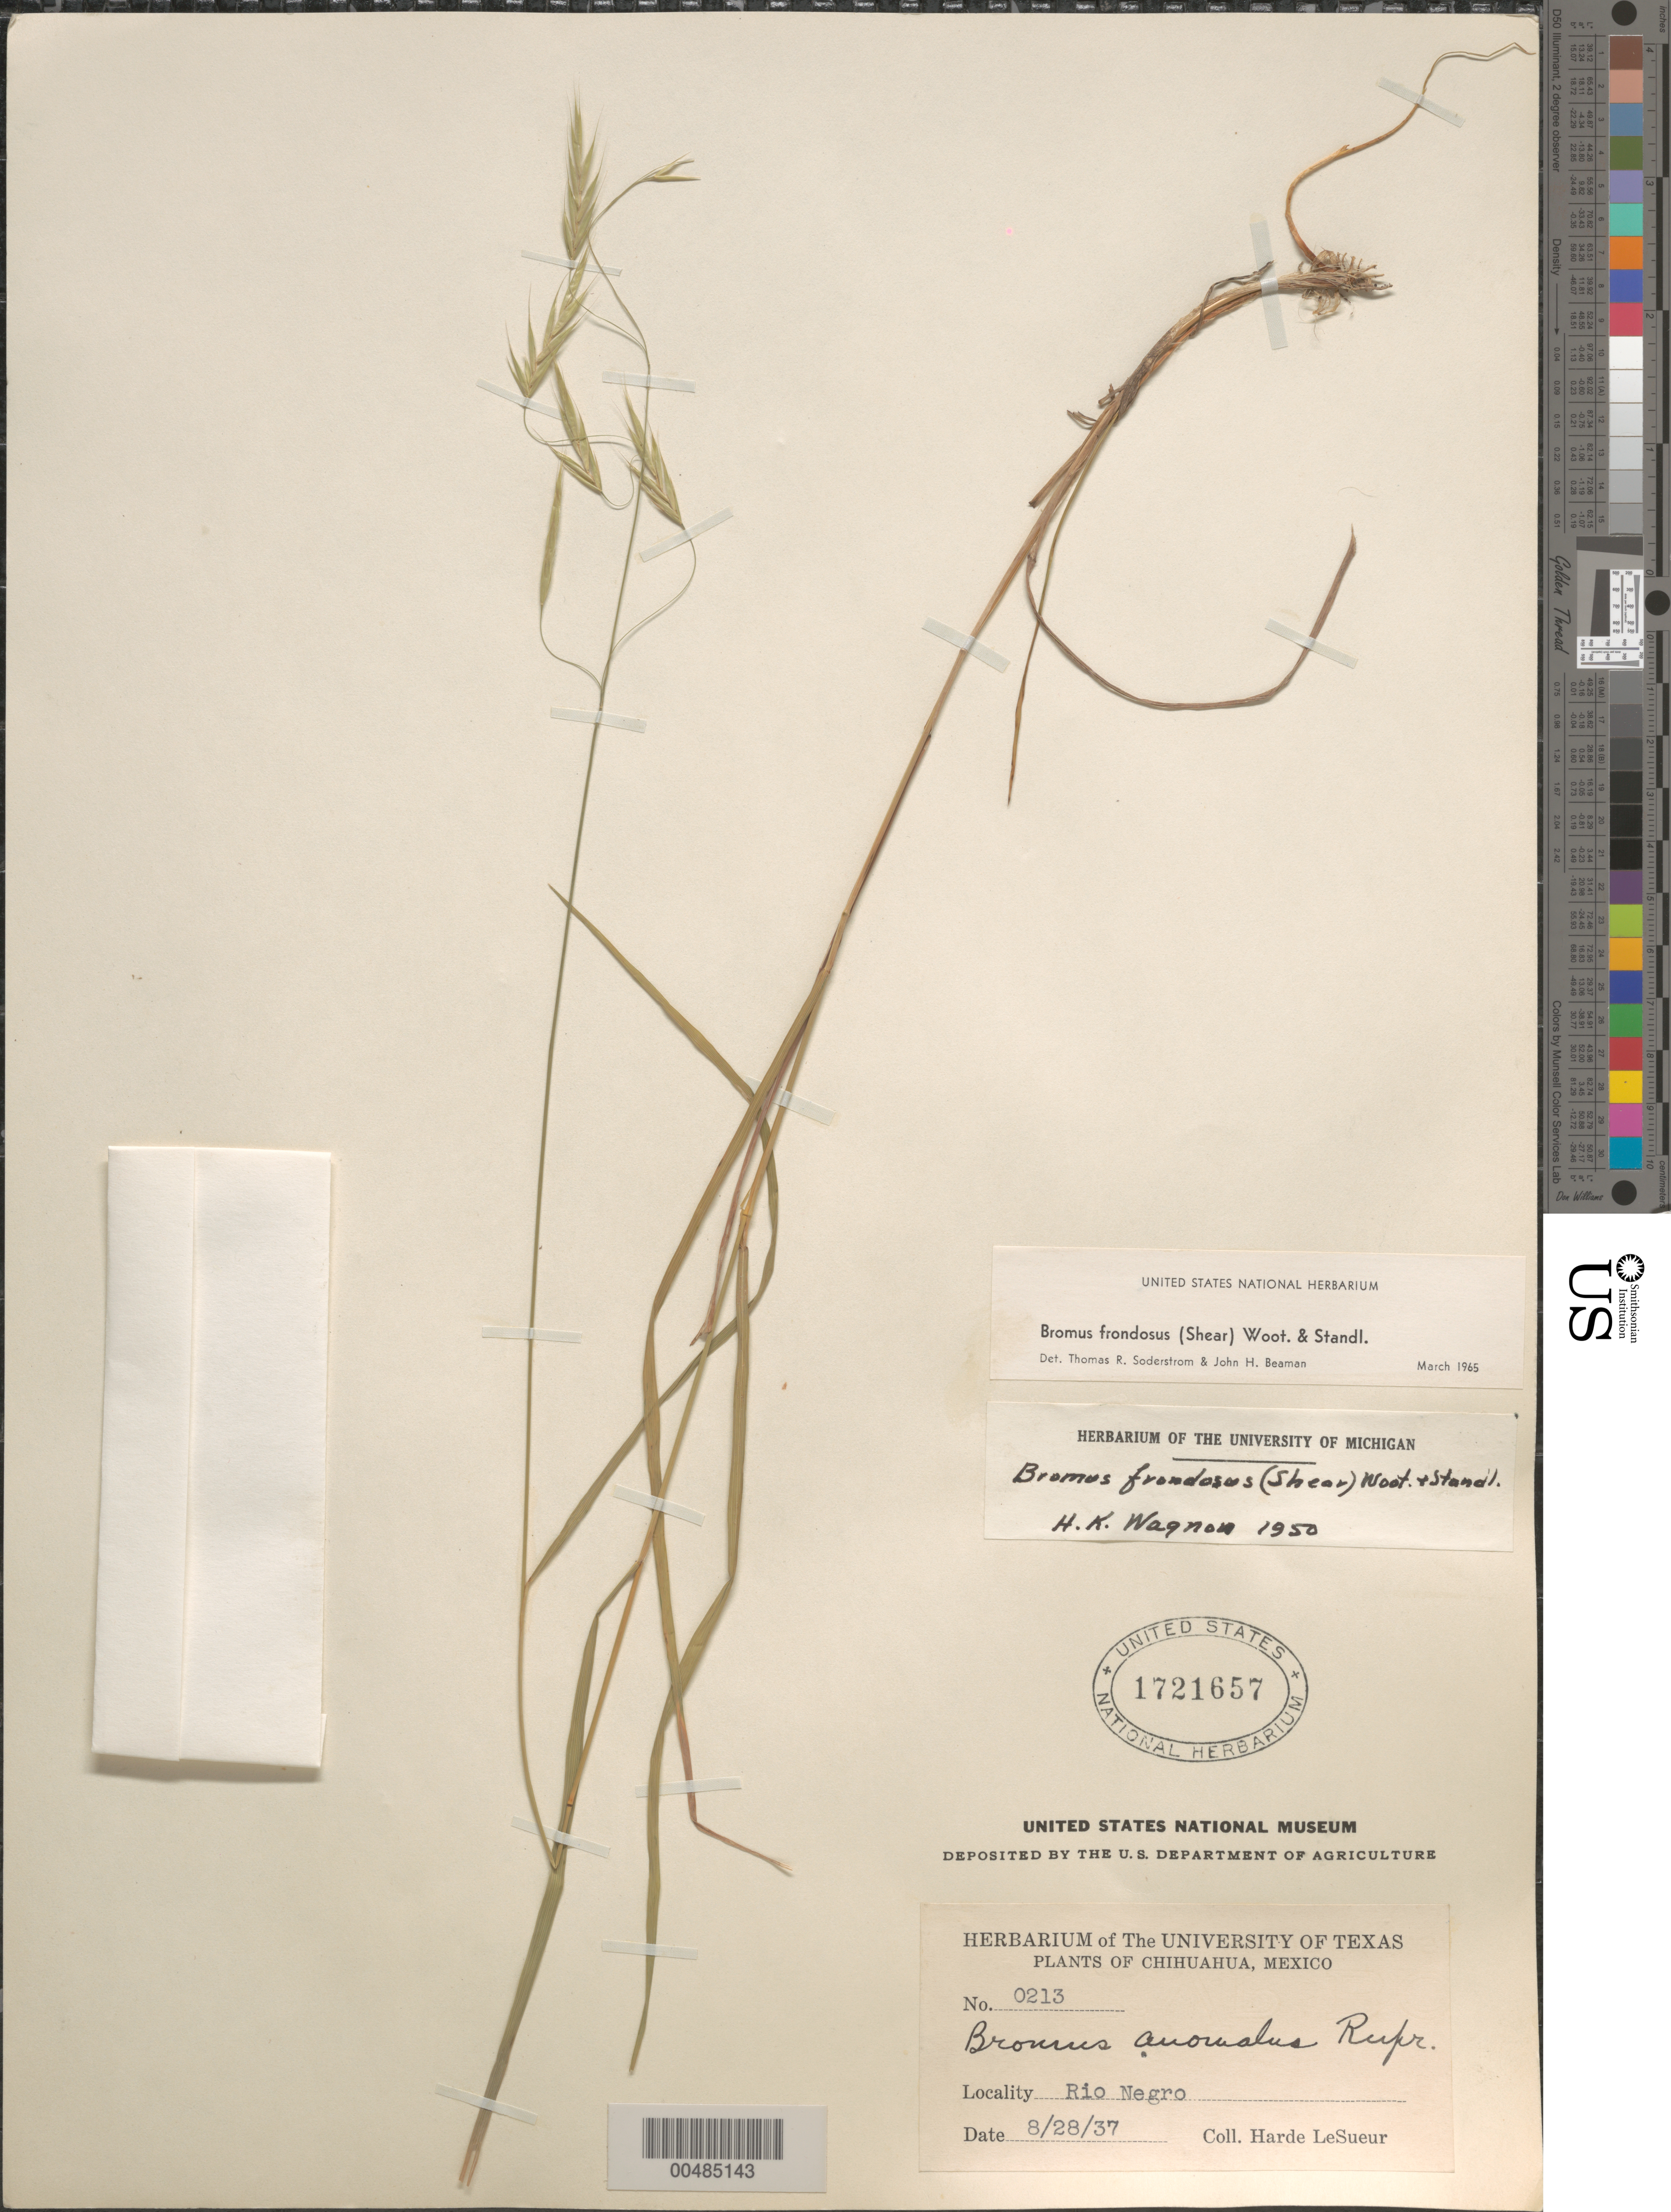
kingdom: Plantae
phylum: Tracheophyta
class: Liliopsida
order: Poales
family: Poaceae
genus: Bromus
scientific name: Bromus porteri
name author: (J.M. Coult.) Nash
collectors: D. H. LeSueur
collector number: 0213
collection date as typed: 28 Aug 1937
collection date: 1937-08-28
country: Mexico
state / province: Chihuahua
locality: Rio Negro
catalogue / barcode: US 1721657